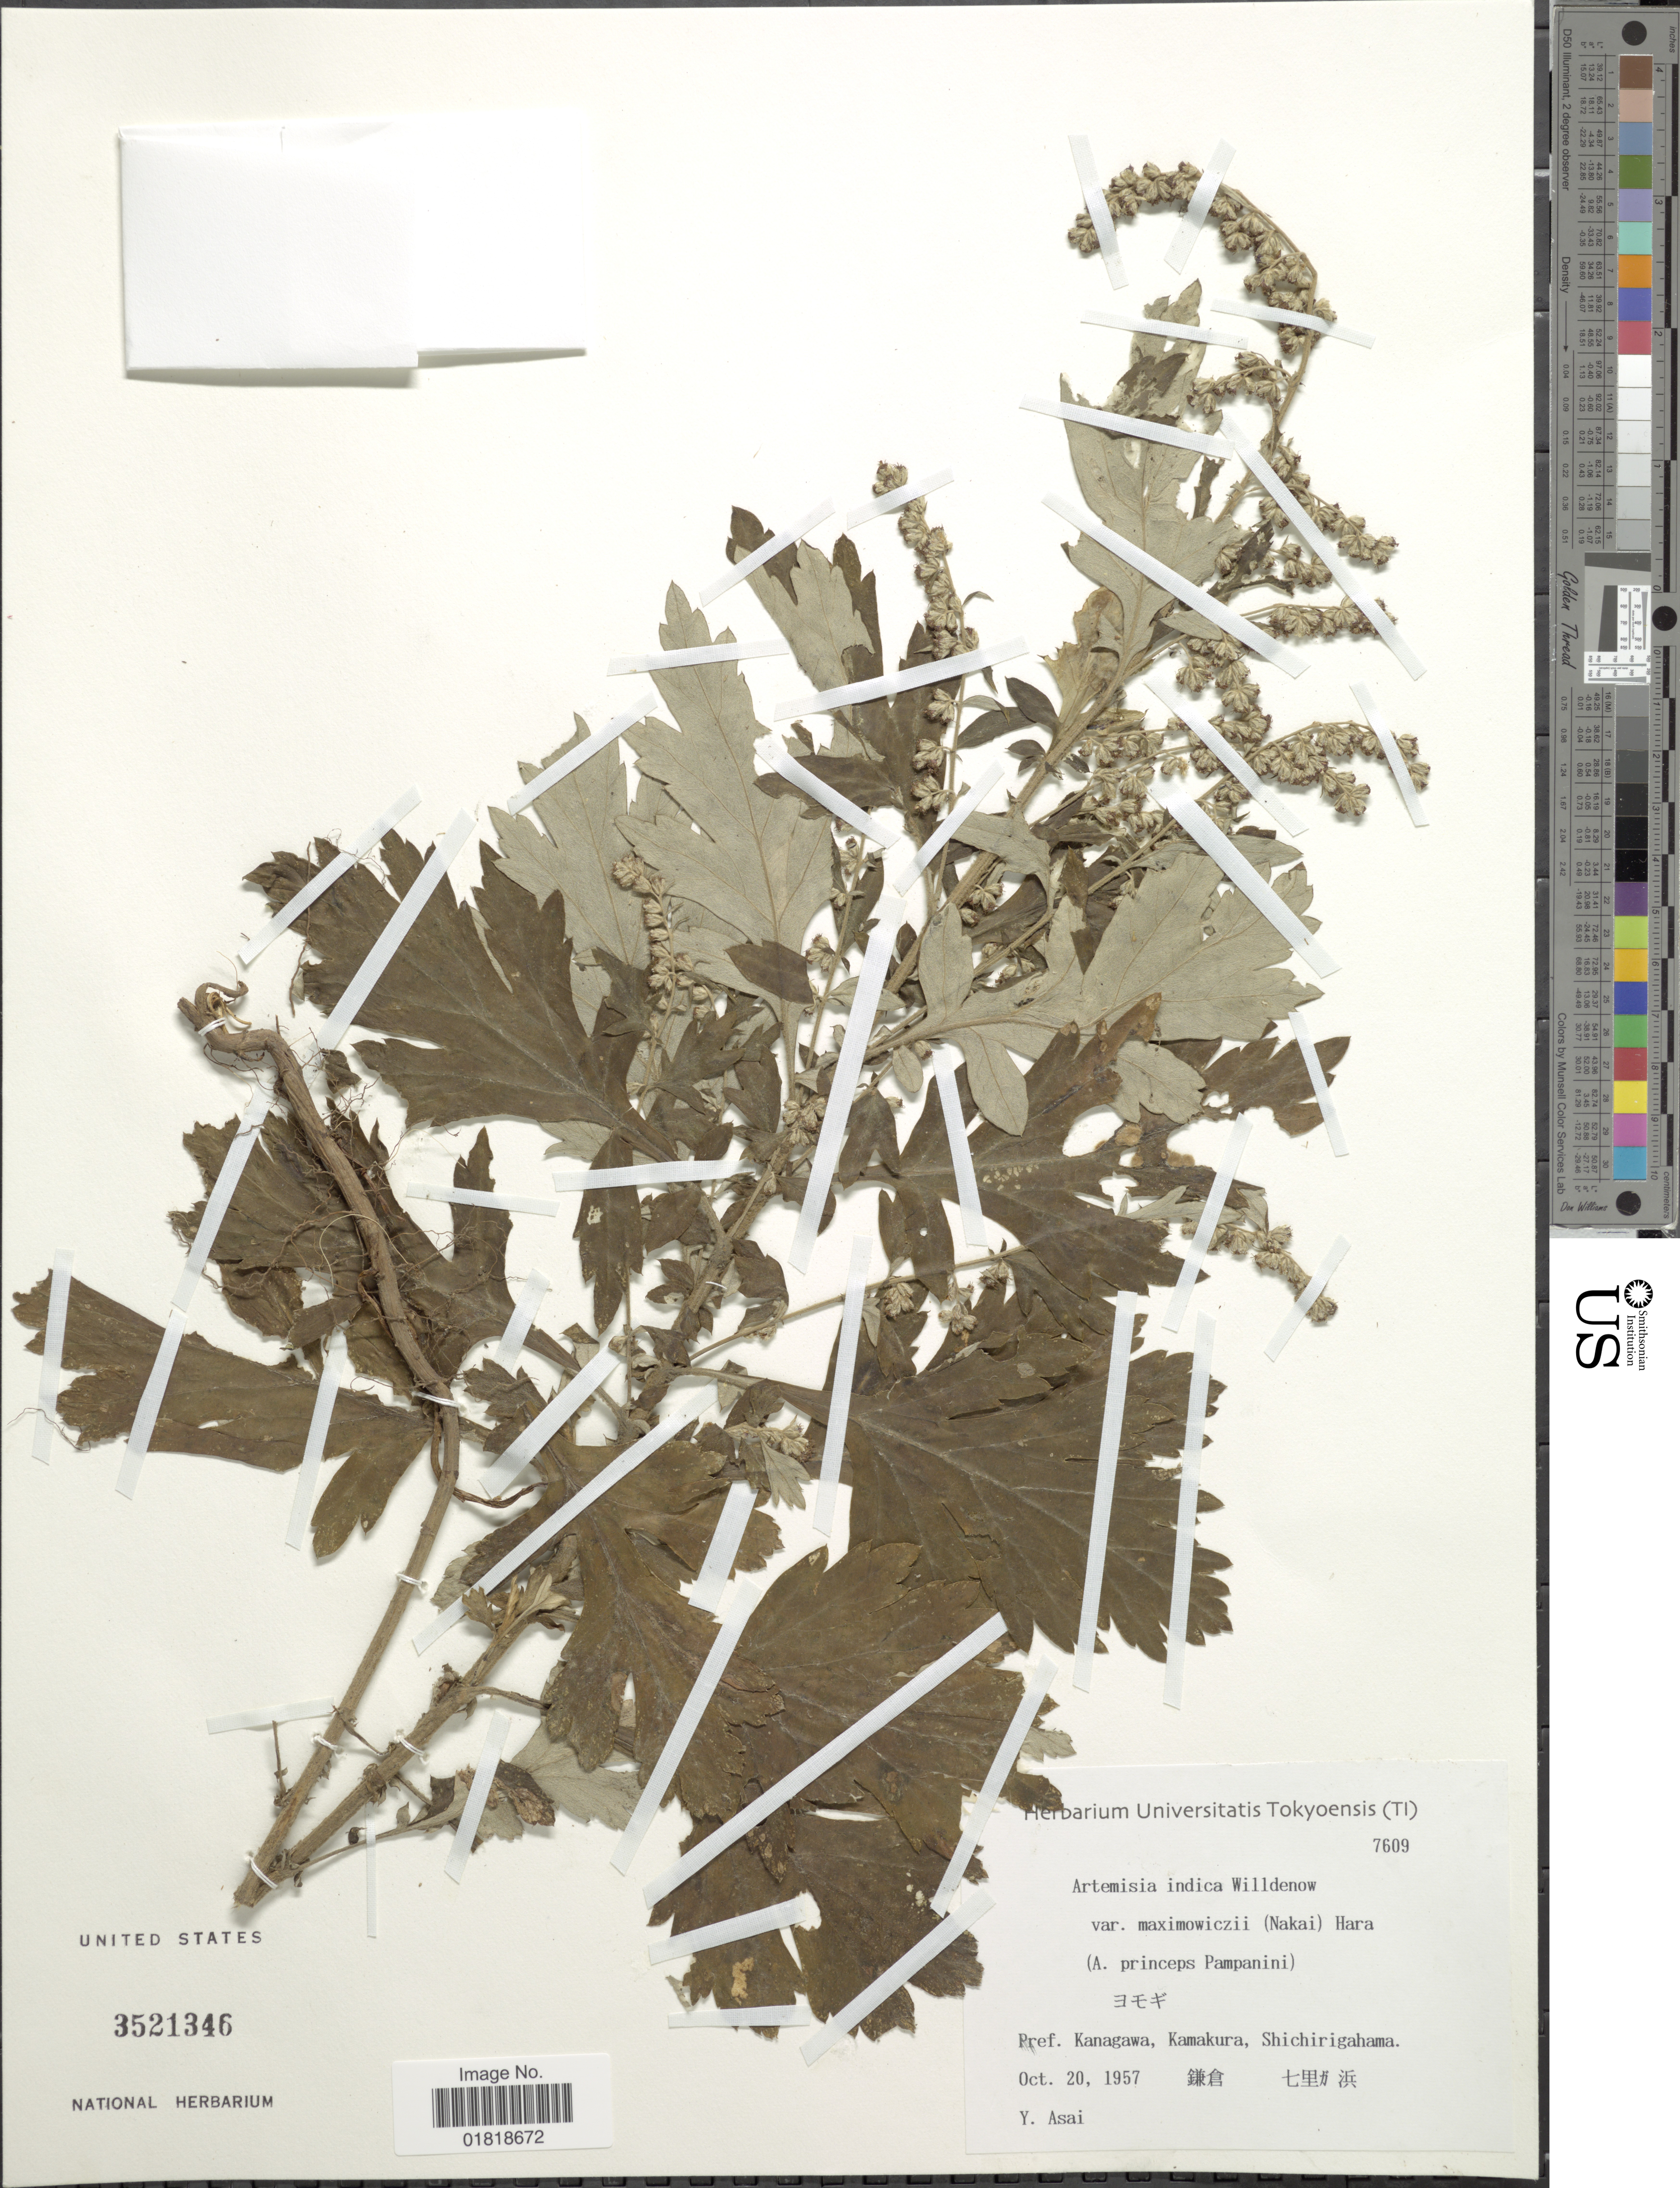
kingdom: Plantae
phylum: Tracheophyta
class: Magnoliopsida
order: Asterales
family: Asteraceae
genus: Artemisia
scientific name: Artemisia indica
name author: Willd.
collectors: Y. Asai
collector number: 7609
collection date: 1957-10-20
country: Japan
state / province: Kanagawa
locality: Kamakura, Shichirigahama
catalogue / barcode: US 3521346